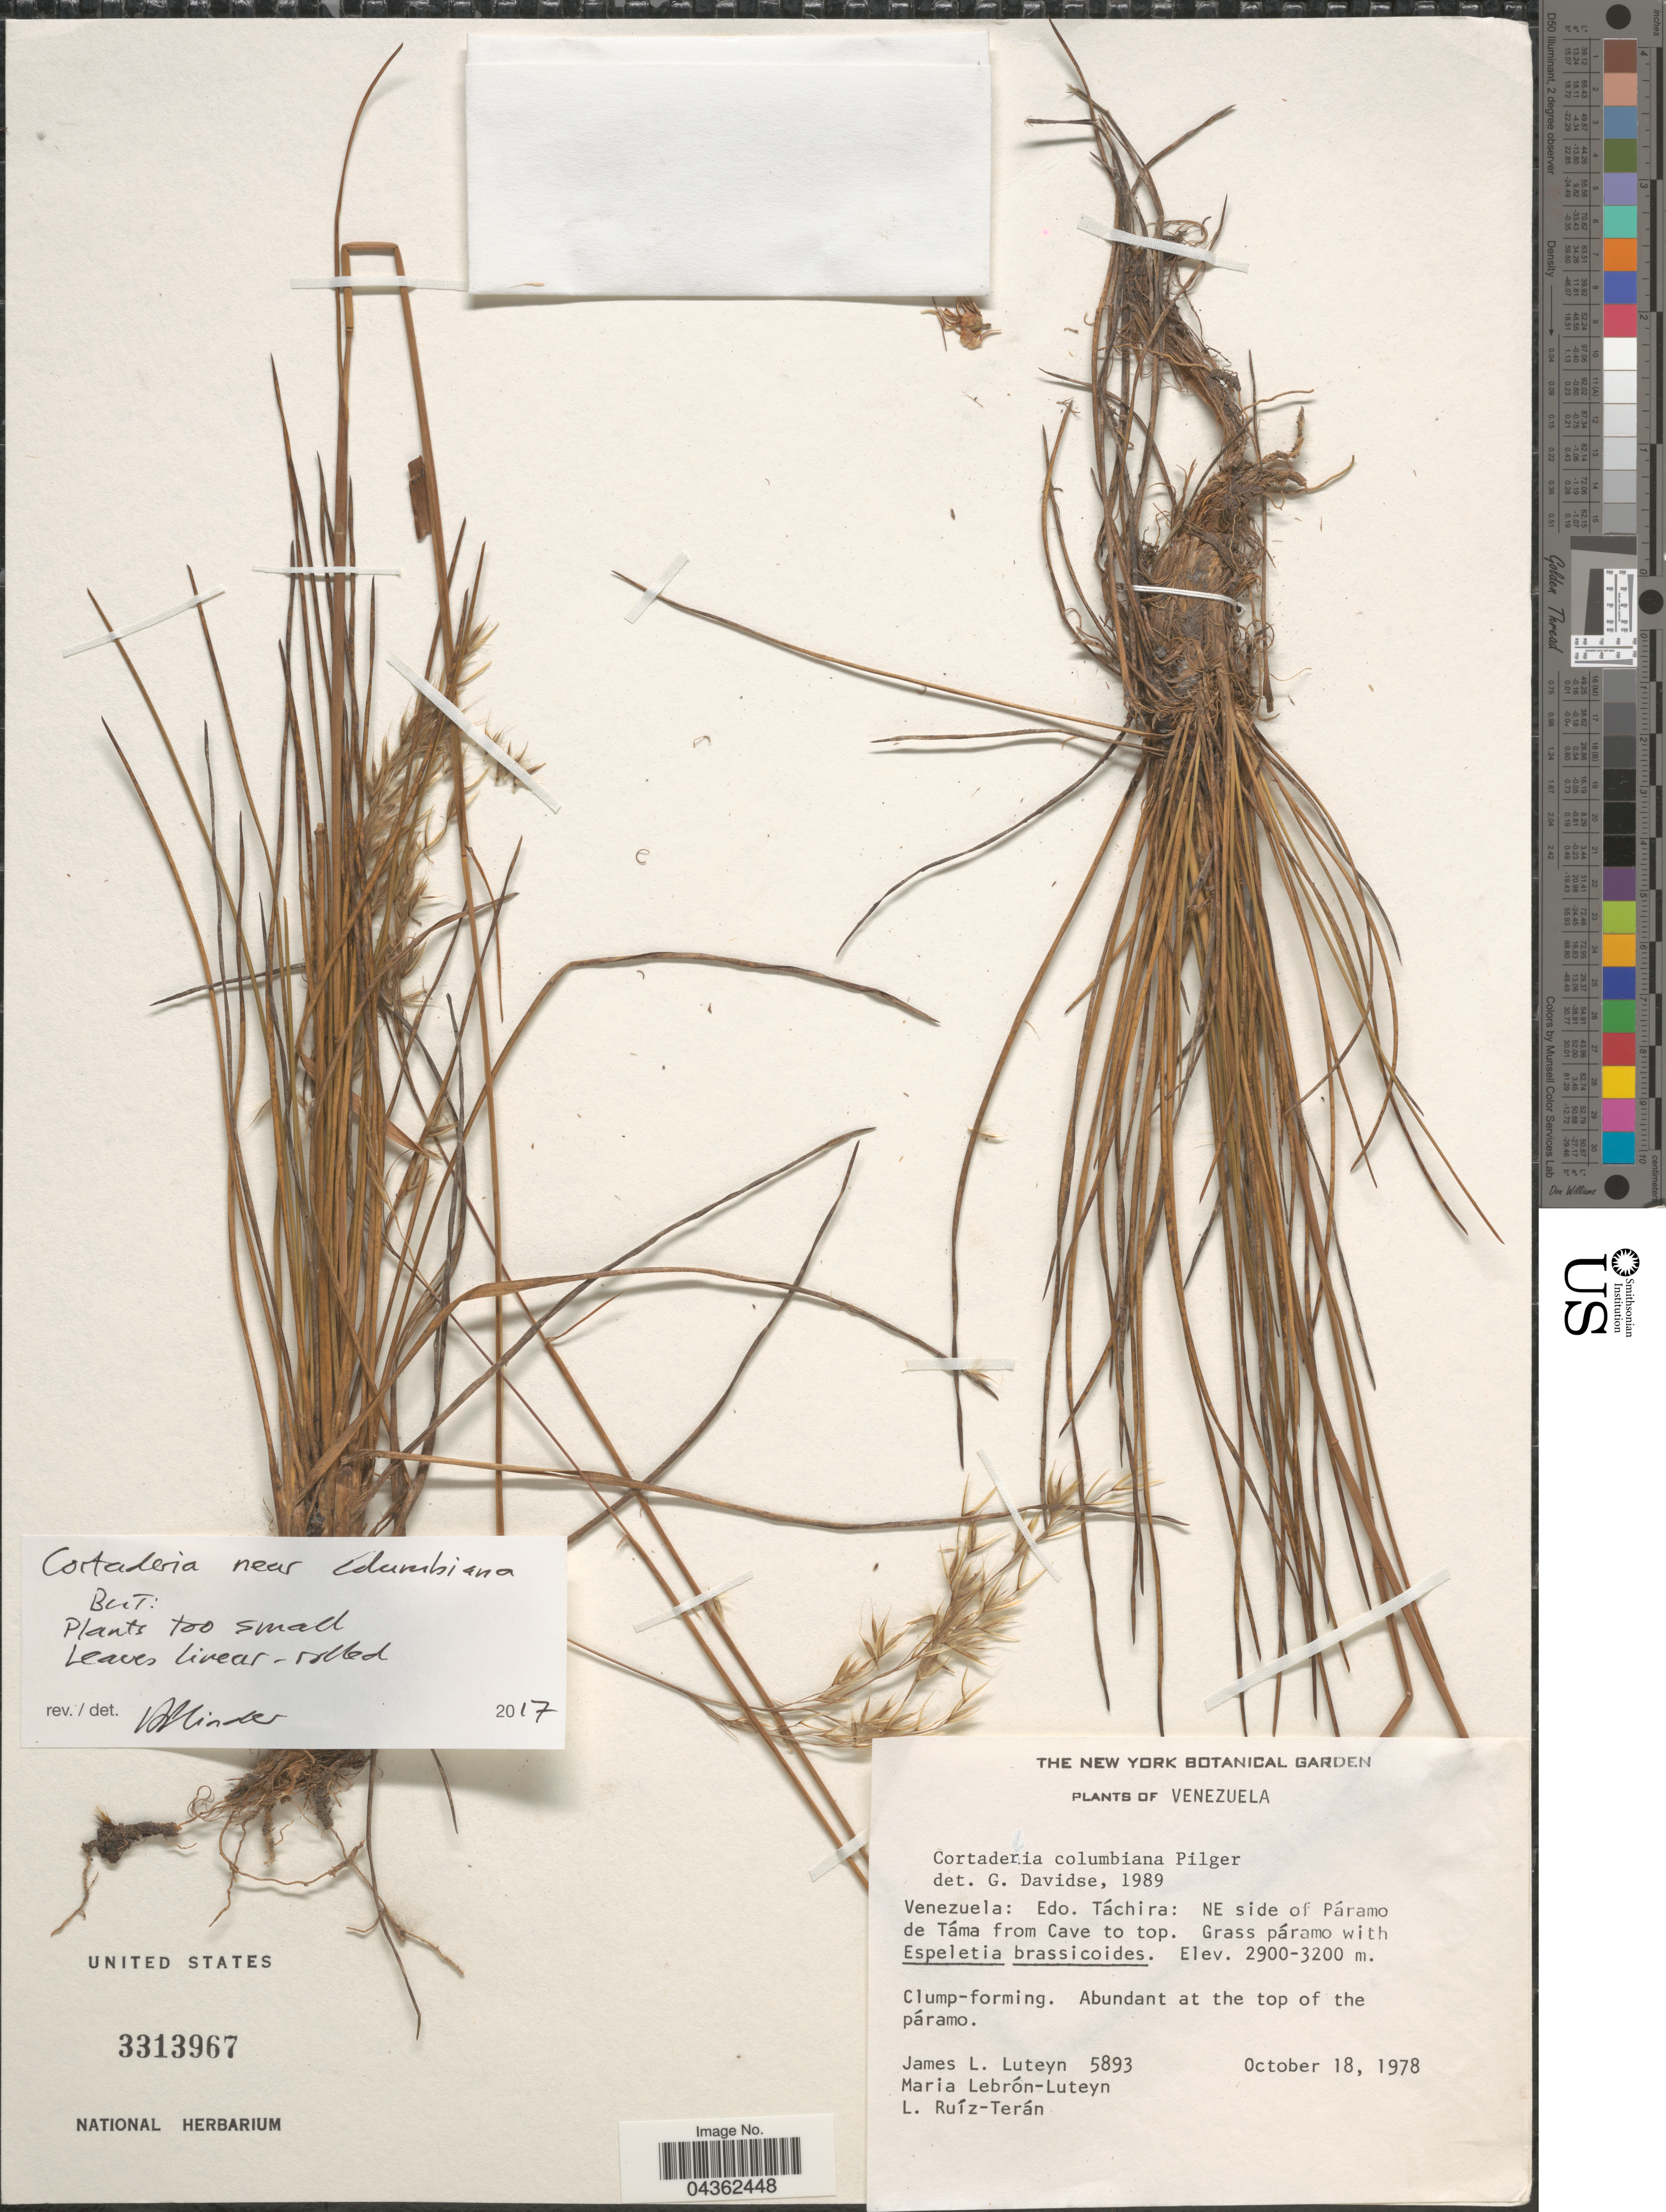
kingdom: Plantae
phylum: Tracheophyta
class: Liliopsida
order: Poales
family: Poaceae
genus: Cortaderia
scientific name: Cortaderia columbiana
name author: (Pilg.) Pilg.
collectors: J. L. Luteyn, M. L. Lebrón-Luteyn & L. E. Ruíz-Terán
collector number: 5893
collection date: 1978-10-18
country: Venezuela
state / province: Tachira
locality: NE side of Páramo de Táma from Cave to top.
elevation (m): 2900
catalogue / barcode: US 3313967